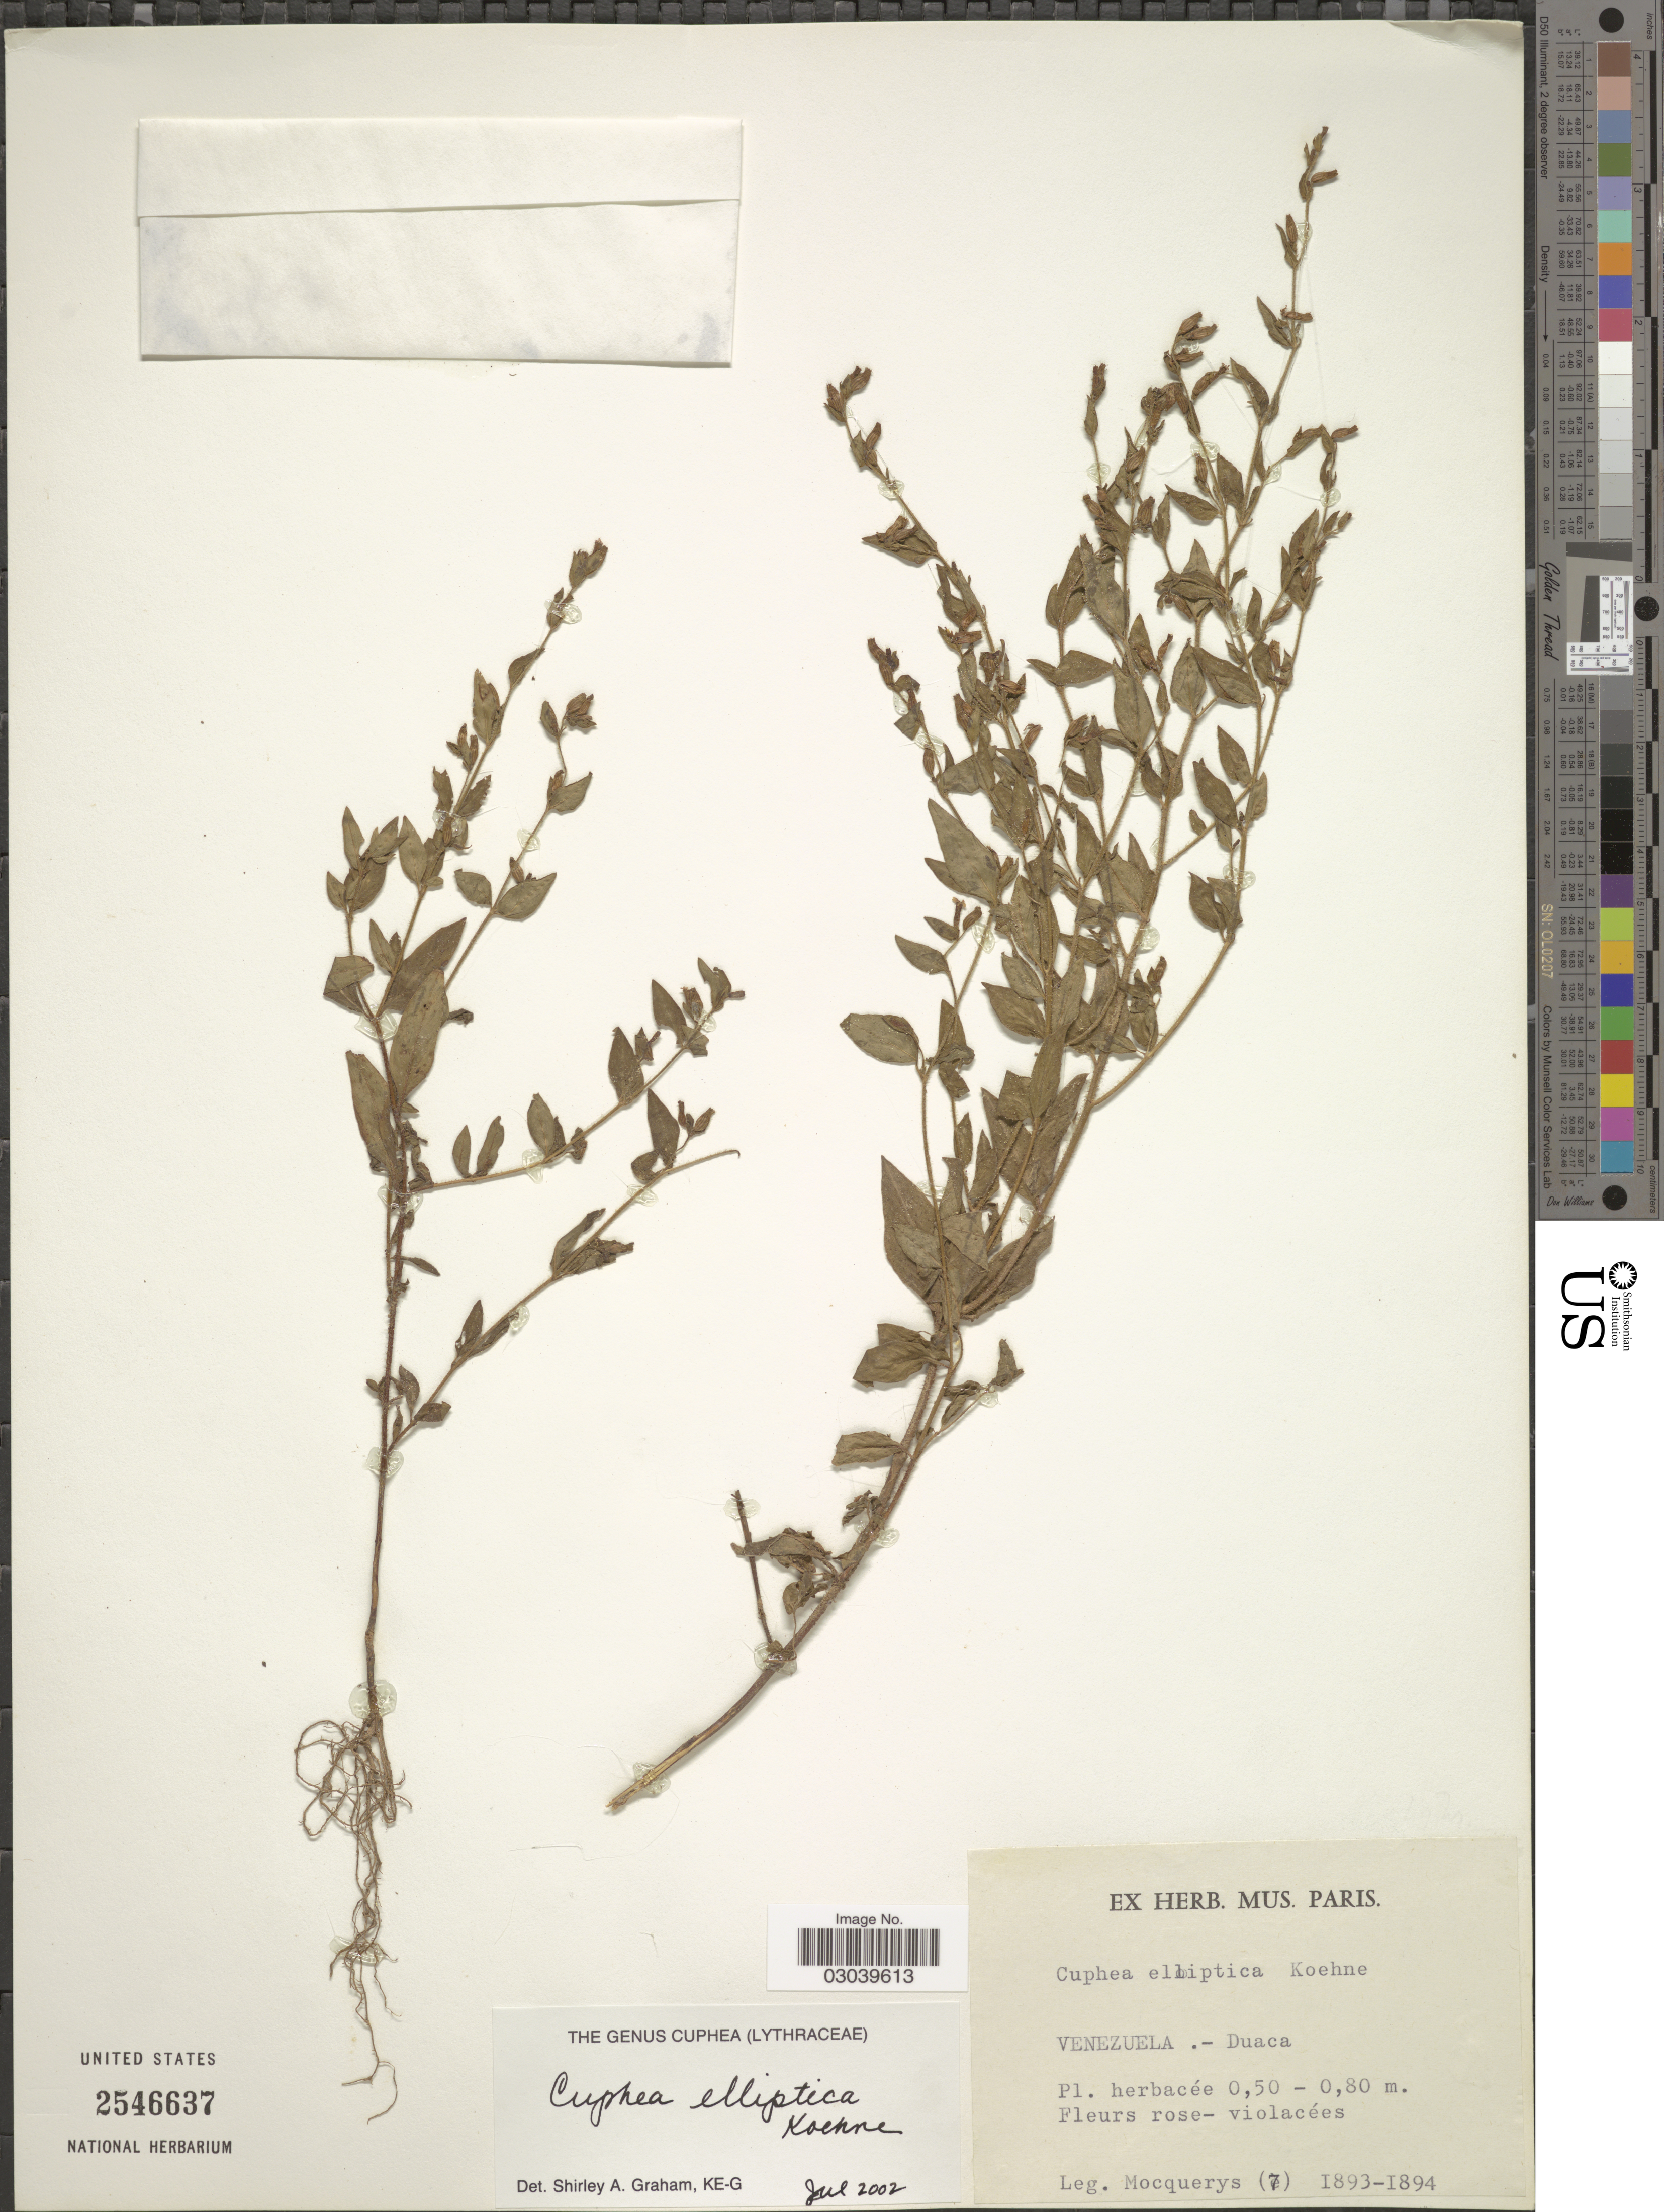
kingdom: Plantae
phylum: Tracheophyta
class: Magnoliopsida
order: Myrtales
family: Lythraceae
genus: Cuphea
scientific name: Cuphea elliptica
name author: Koehne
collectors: A. Mocquerys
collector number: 7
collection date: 1893/1894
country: Venezuela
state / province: Lara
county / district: Crespo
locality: Duaca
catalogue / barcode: US 2546637